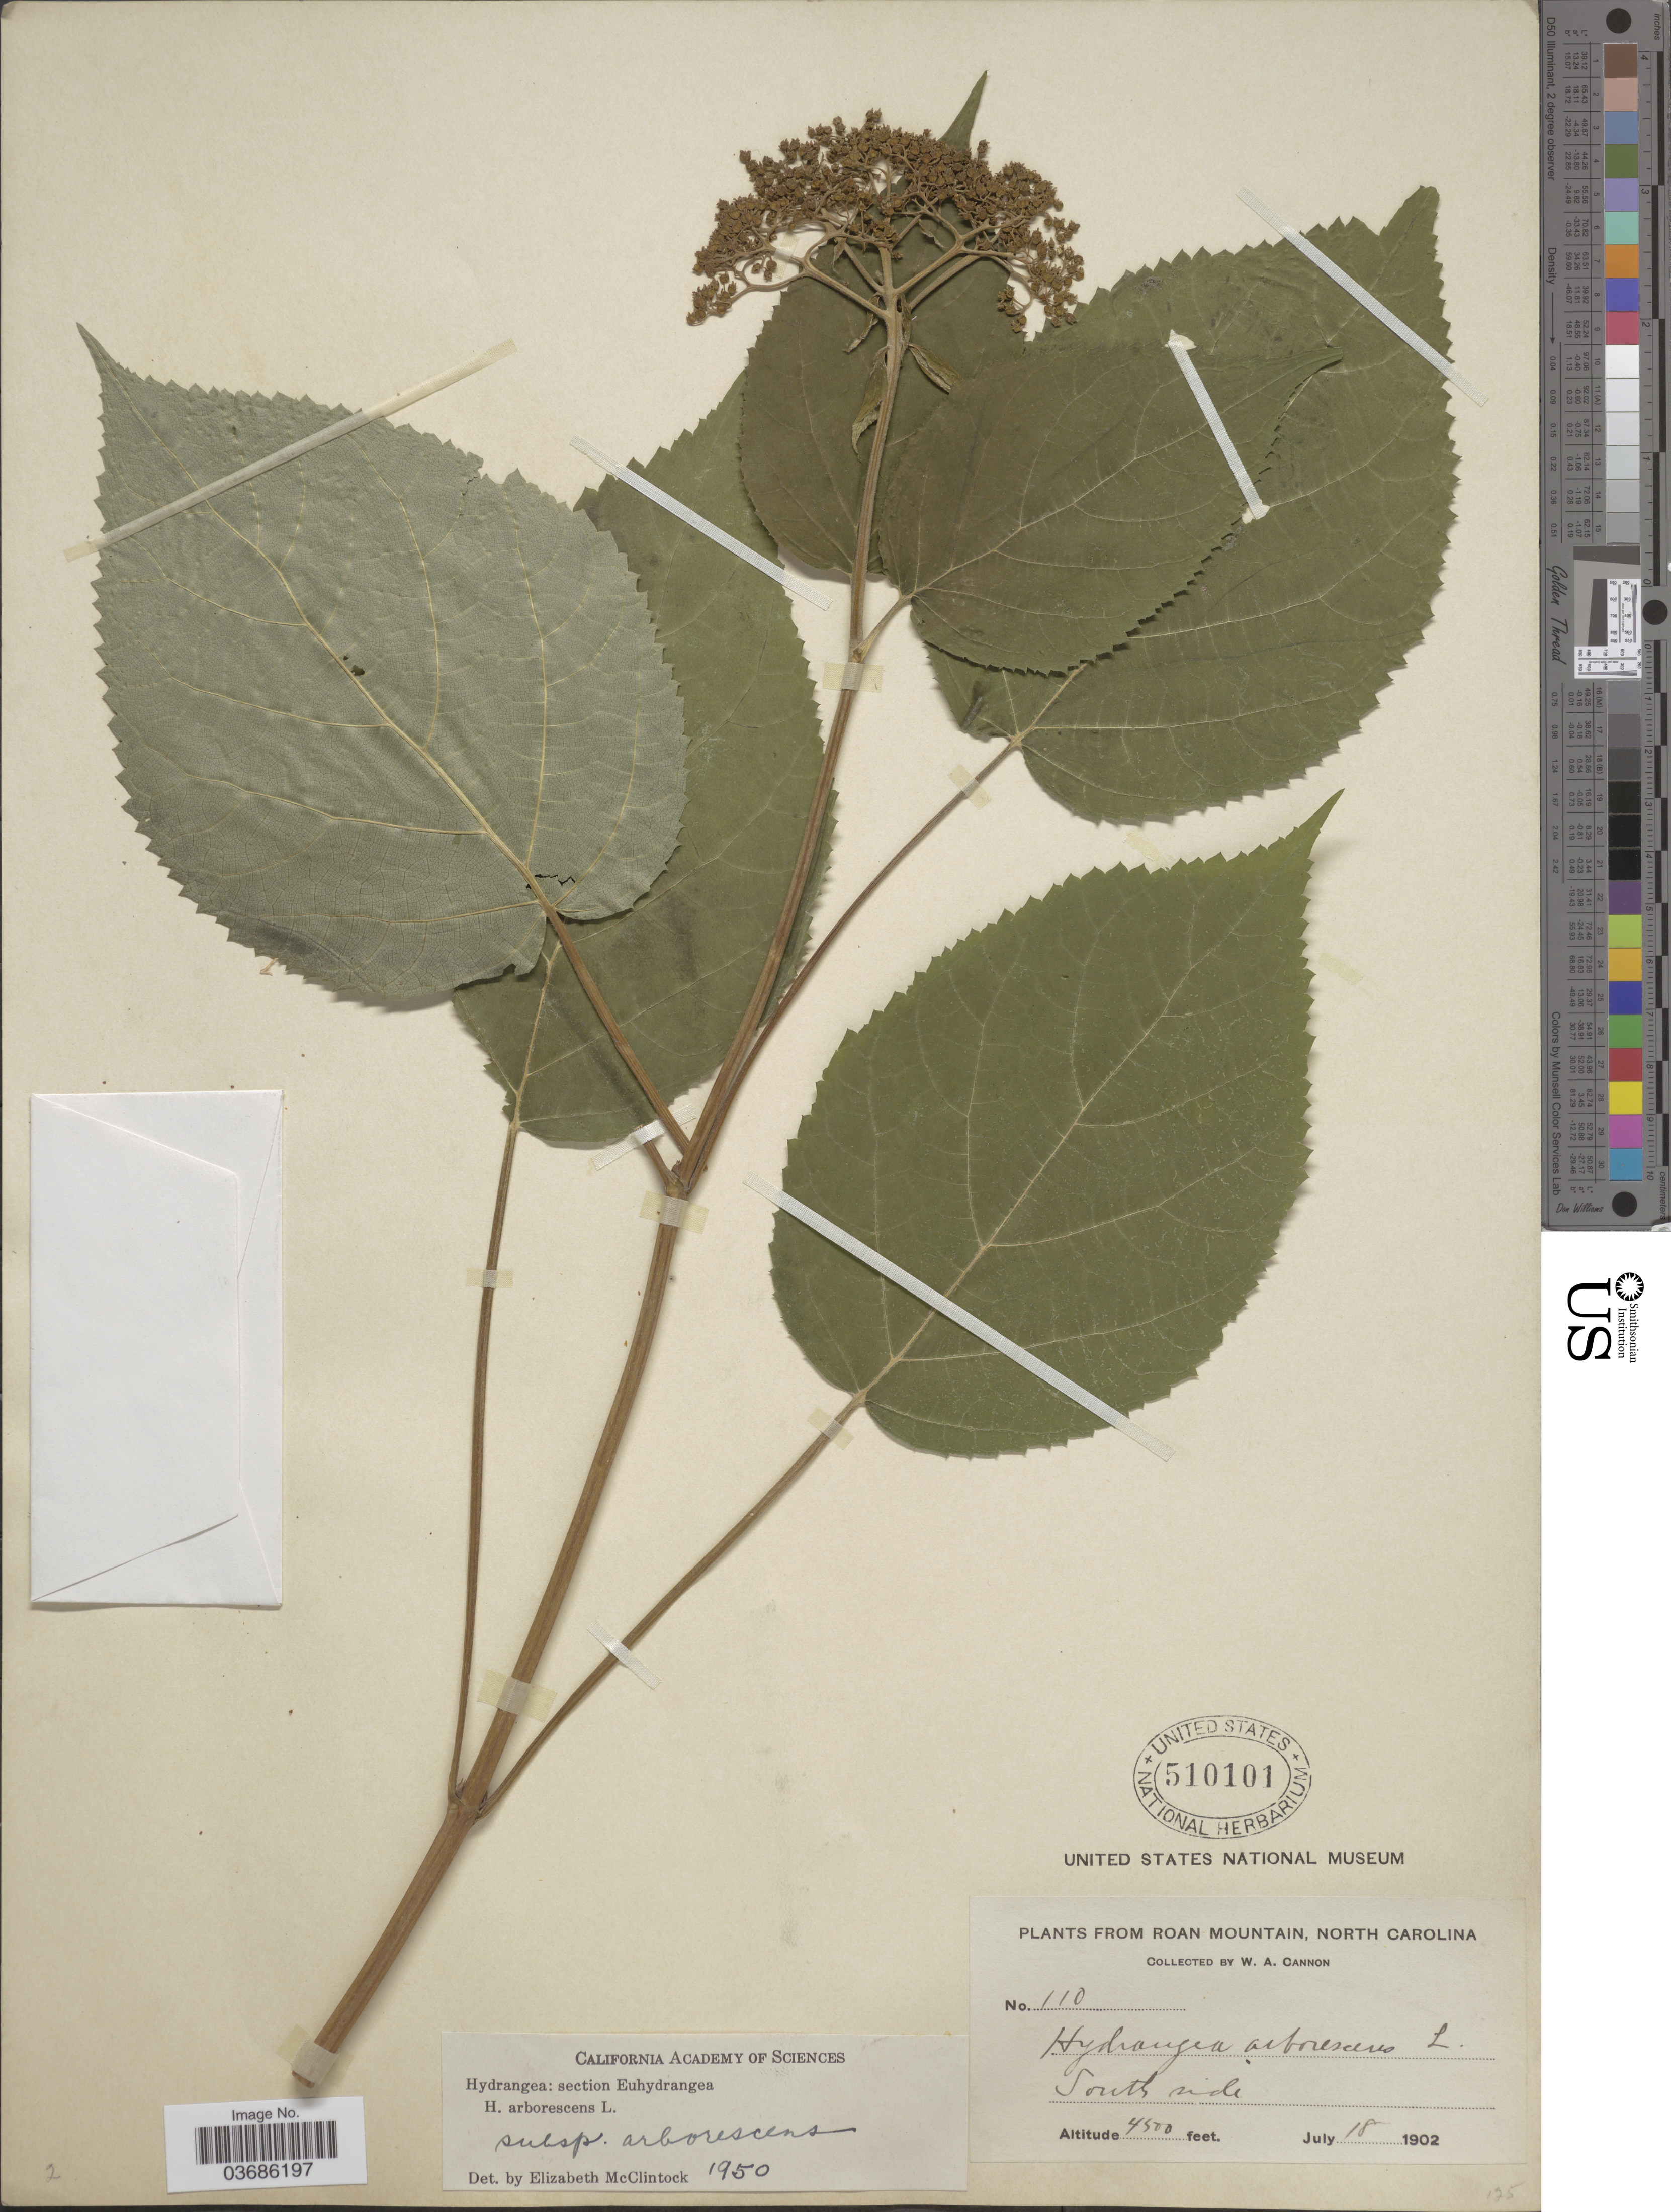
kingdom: Plantae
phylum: Tracheophyta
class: Magnoliopsida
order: Cornales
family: Hydrangeaceae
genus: Hydrangea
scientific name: Hydrangea arborescens subsp. arborescens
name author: L.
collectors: W. Cannon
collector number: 110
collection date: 1902-07-18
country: United States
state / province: North Carolina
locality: Roan Mountain. South side.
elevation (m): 1372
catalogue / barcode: US 510101